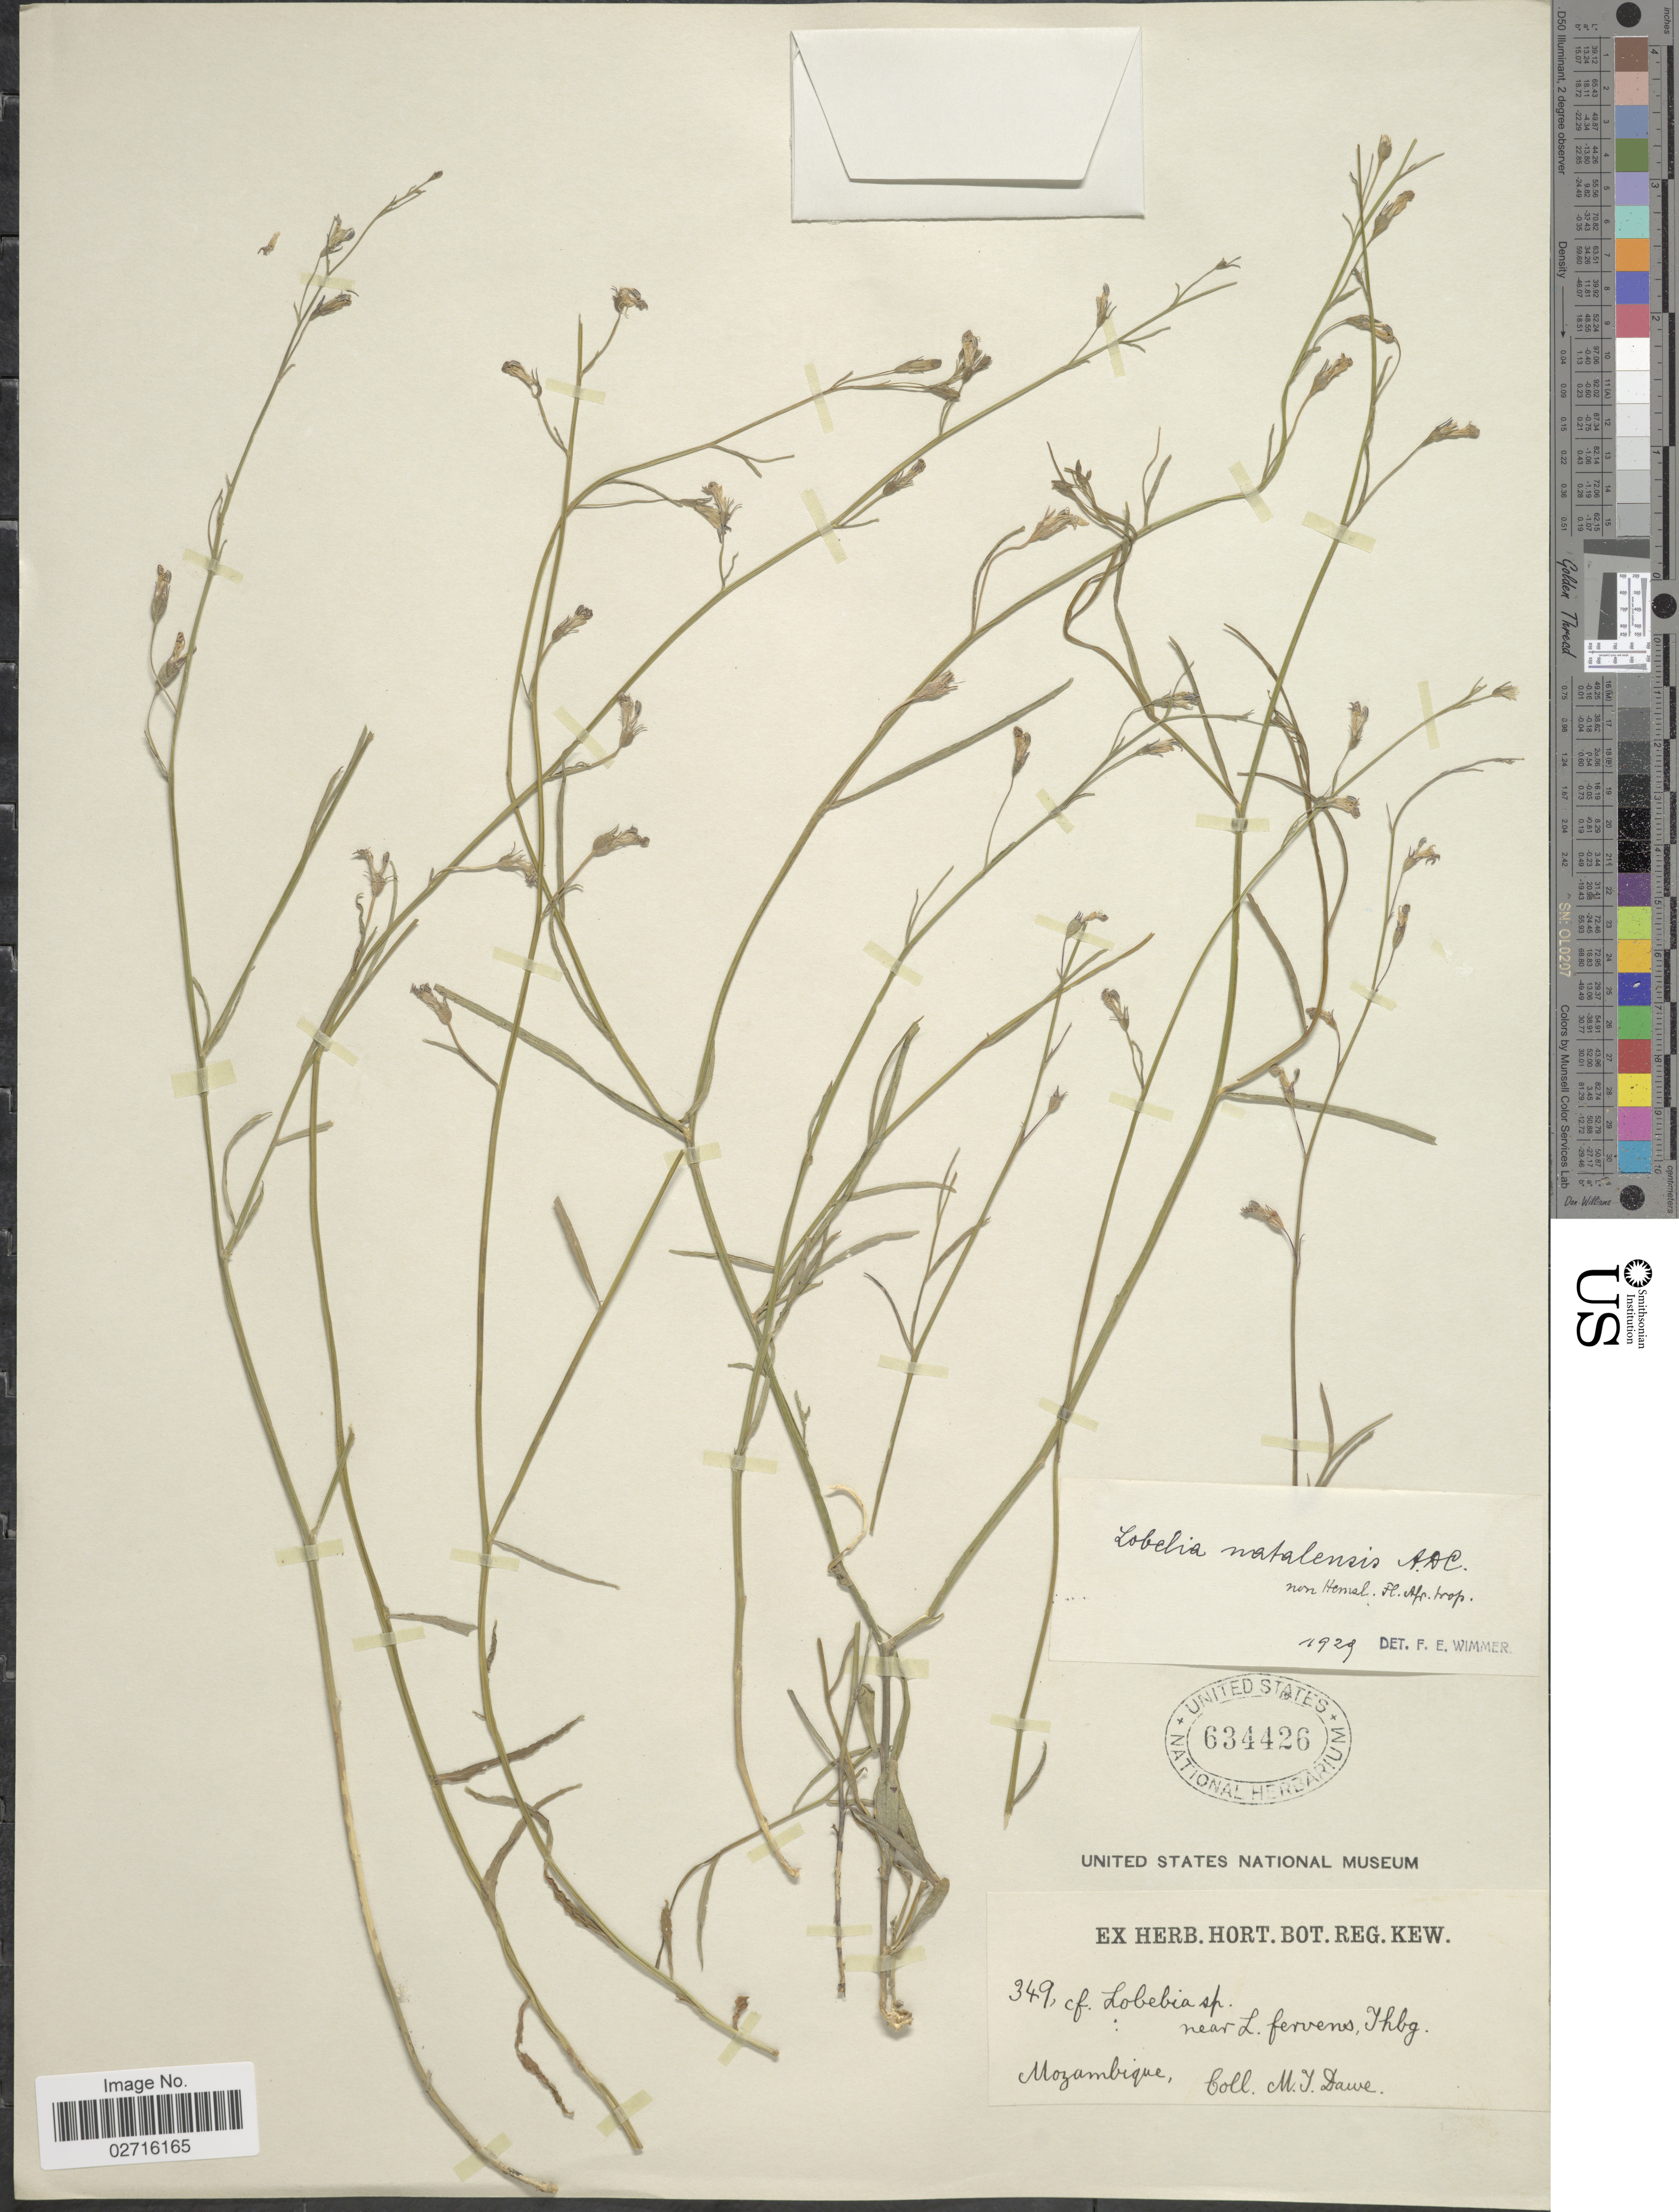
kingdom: Plantae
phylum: Tracheophyta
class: Magnoliopsida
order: Asterales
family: Campanulaceae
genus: Lobelia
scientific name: Lobelia natalensis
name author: A. DC.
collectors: M. T. Dawe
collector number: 349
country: Mozambique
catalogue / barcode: US 634426